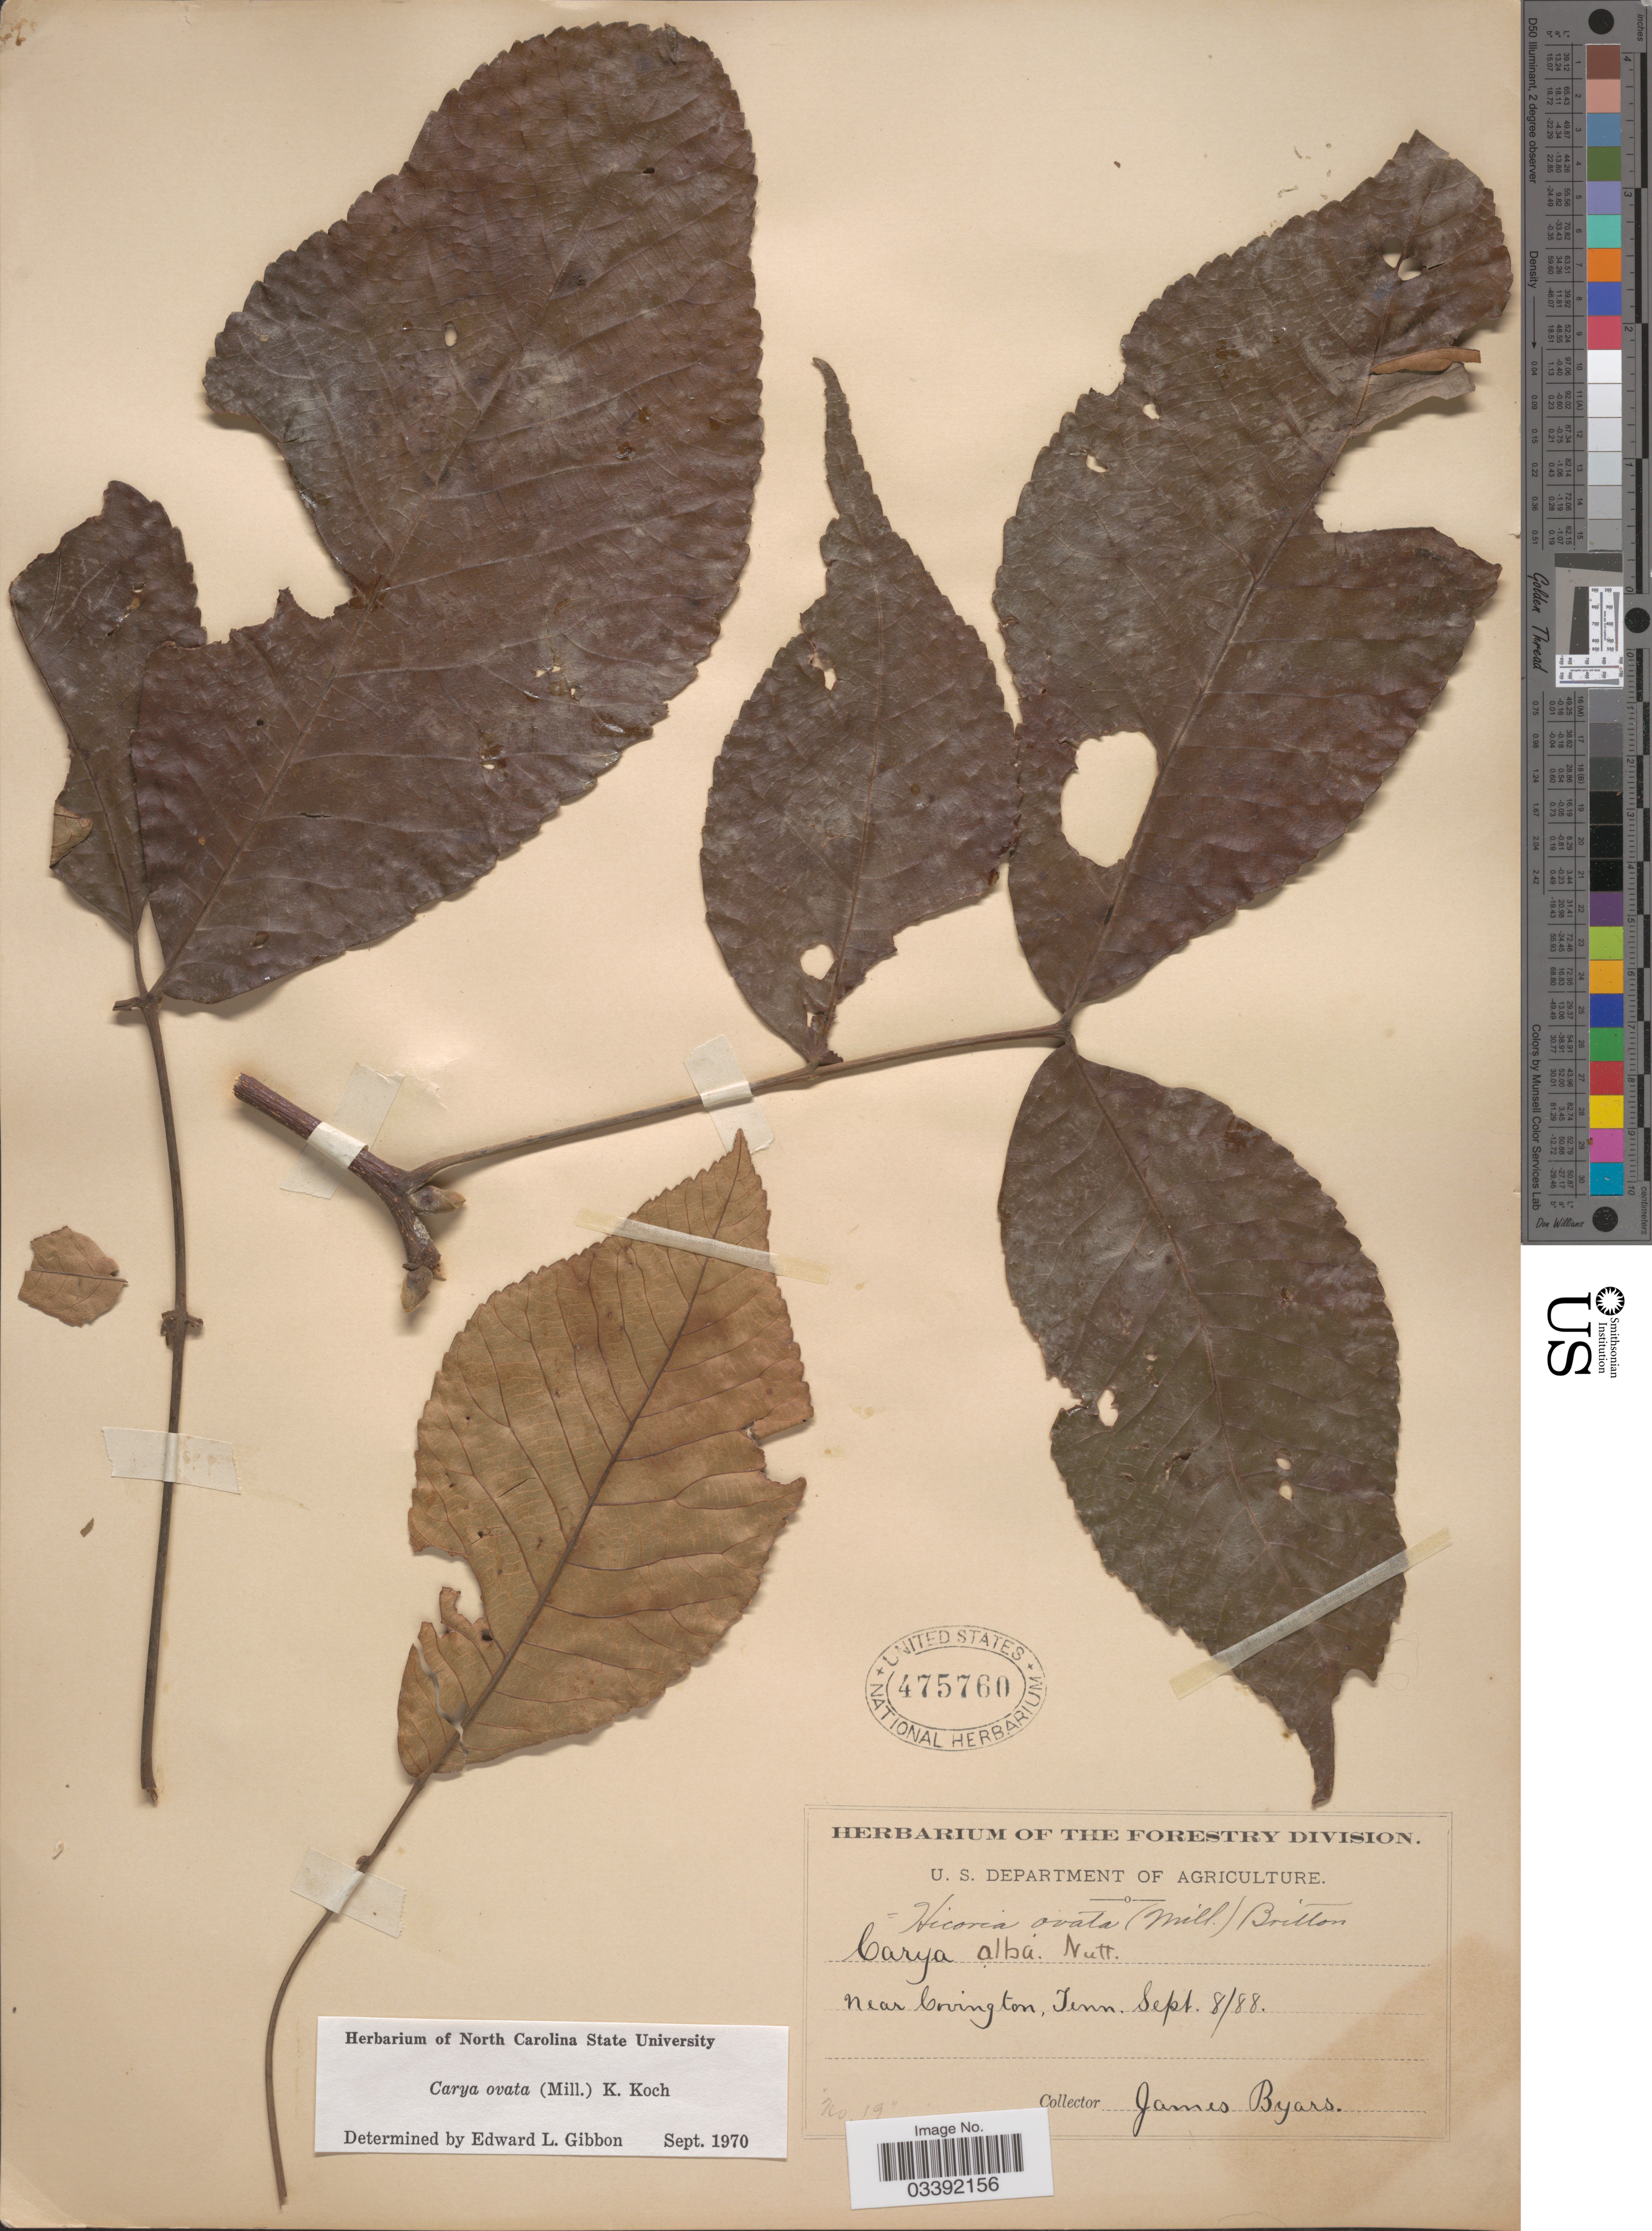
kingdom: Plantae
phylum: Tracheophyta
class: Magnoliopsida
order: Fagales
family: Juglandaceae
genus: Carya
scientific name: Carya ovata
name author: (Mill.) K. Koch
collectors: J. Byars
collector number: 19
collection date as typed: Transcribed d/m/y: 8/9/88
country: United States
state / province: Tennessee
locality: Near Covington.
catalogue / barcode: US 475760